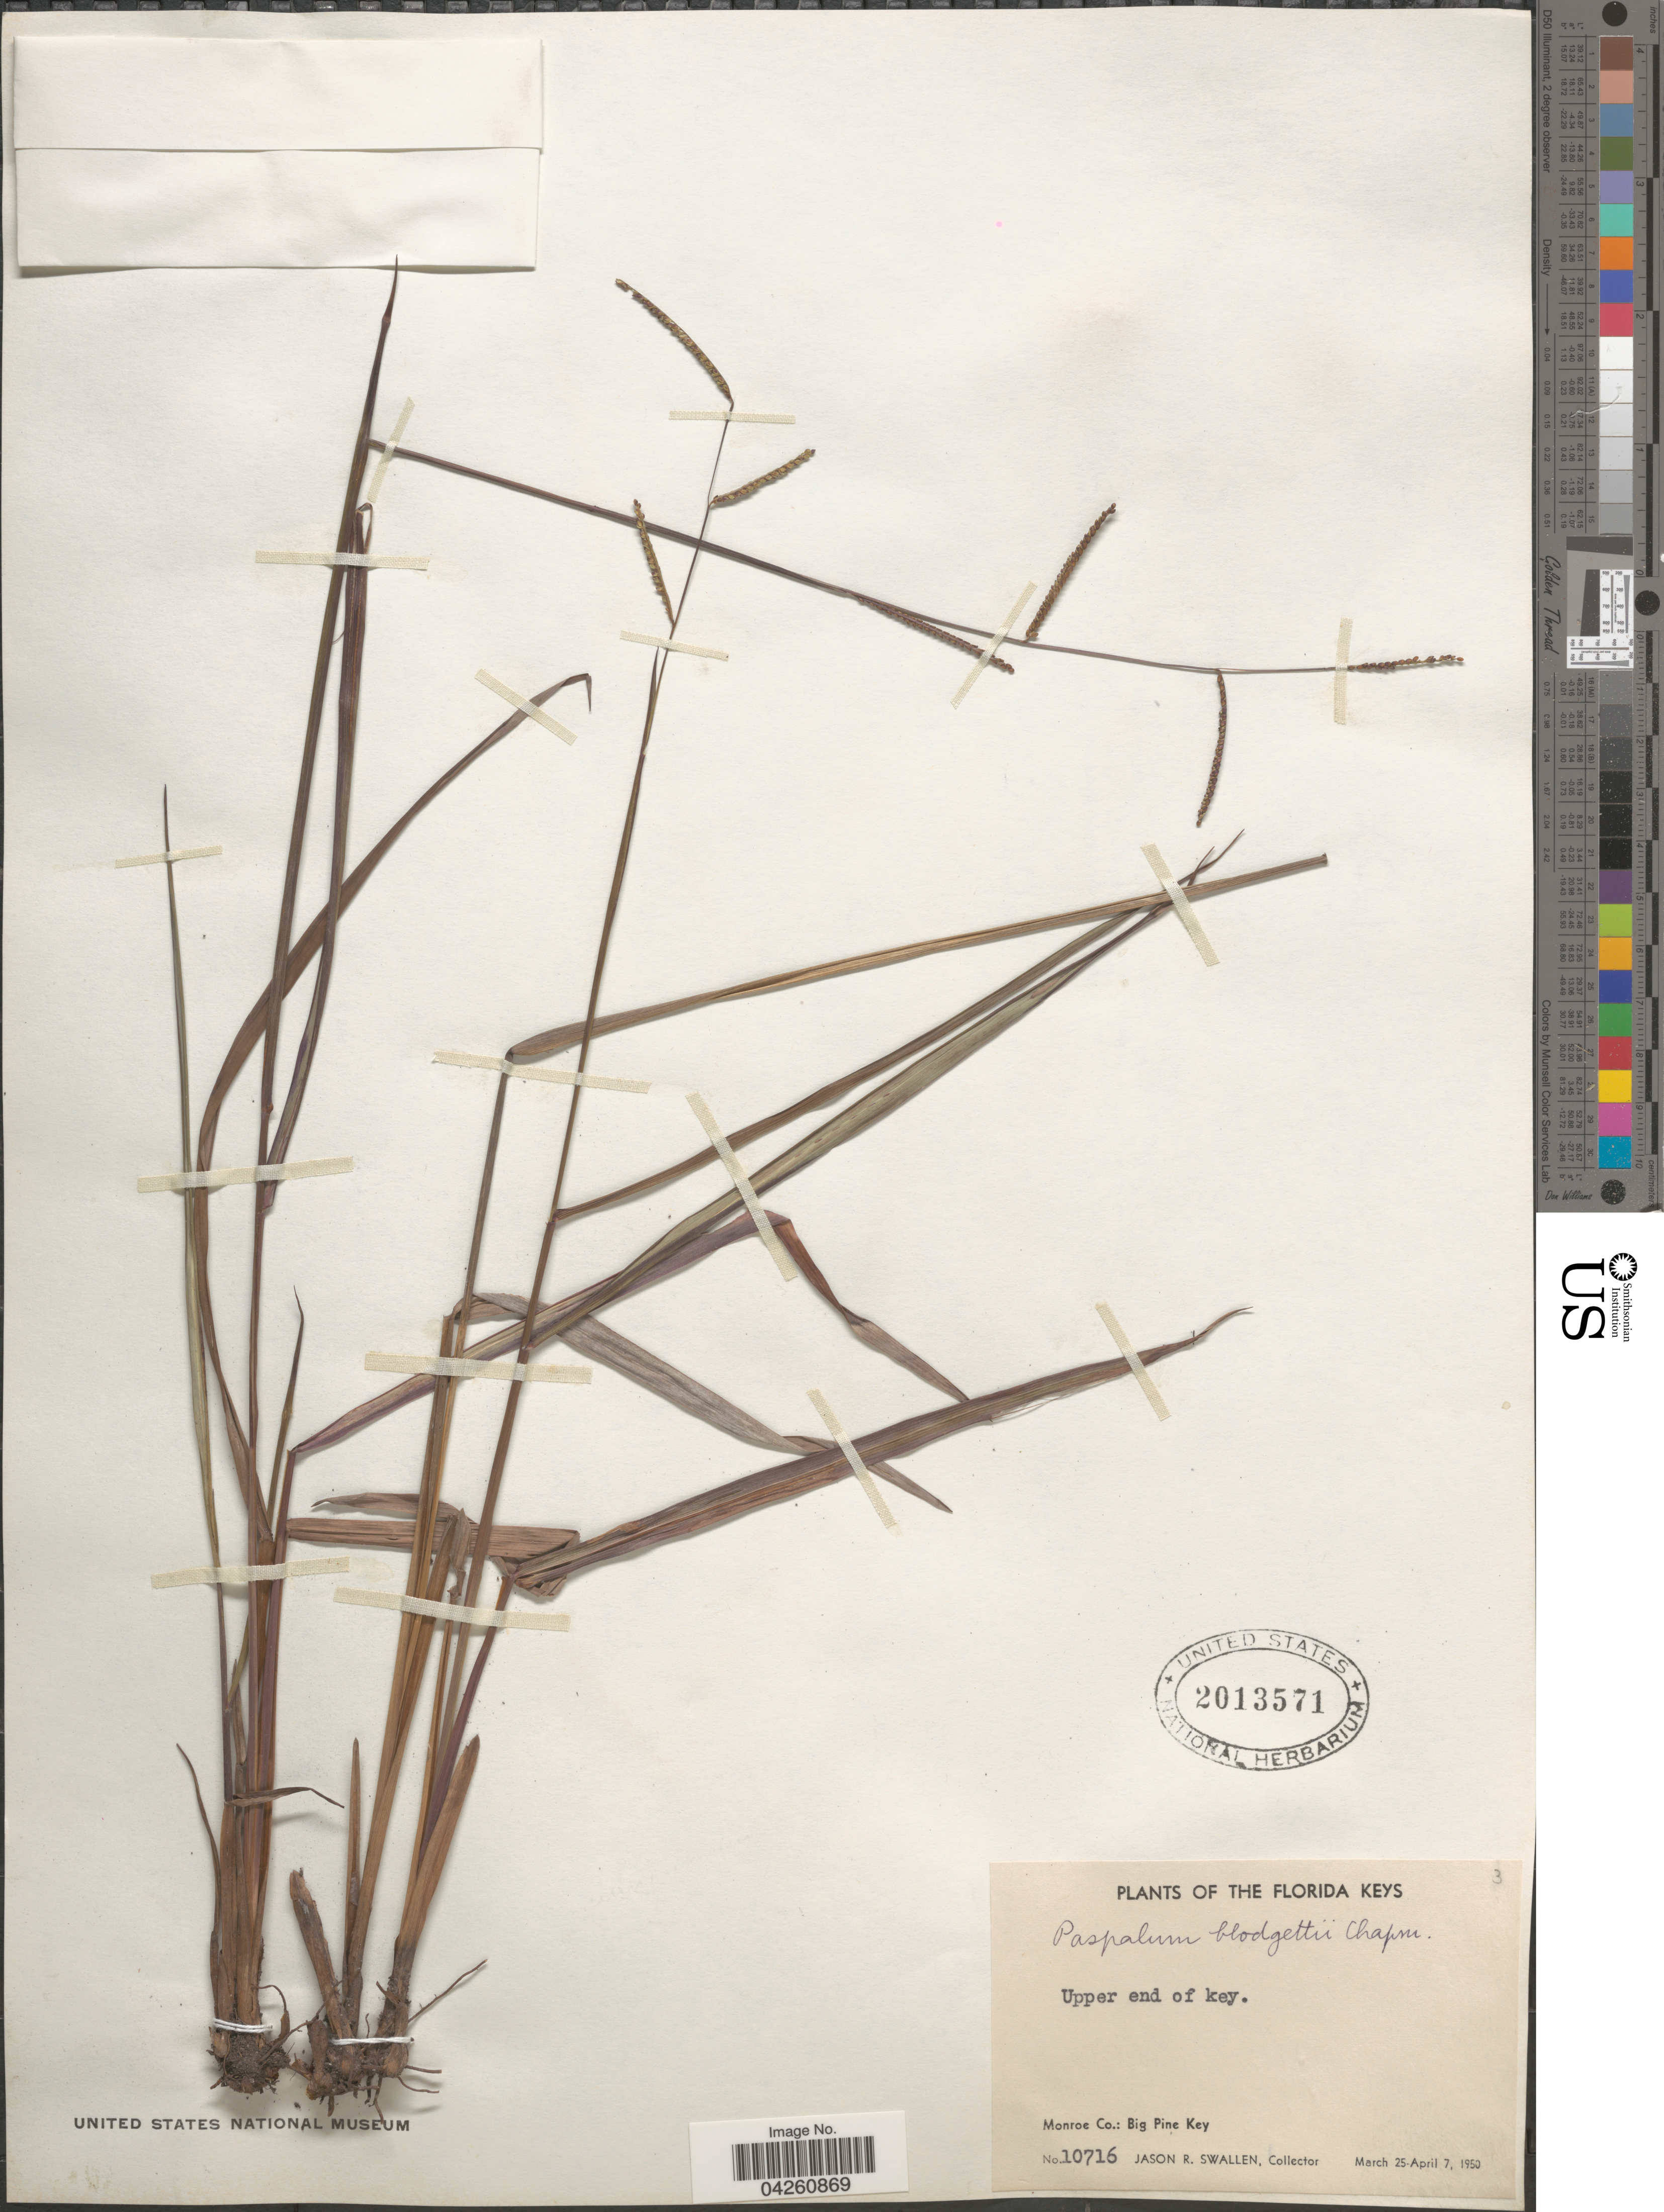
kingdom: Plantae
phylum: Tracheophyta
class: Liliopsida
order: Poales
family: Poaceae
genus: Paspalum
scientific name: Paspalum blodgettii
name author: Chapm.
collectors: J. R. Swallen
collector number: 10716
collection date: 1950-03-25/1950-04-07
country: United States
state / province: Florida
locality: Florida Keys. Upper end of key. Monroe Co.: Big Pine Key.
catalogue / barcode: US 2013571